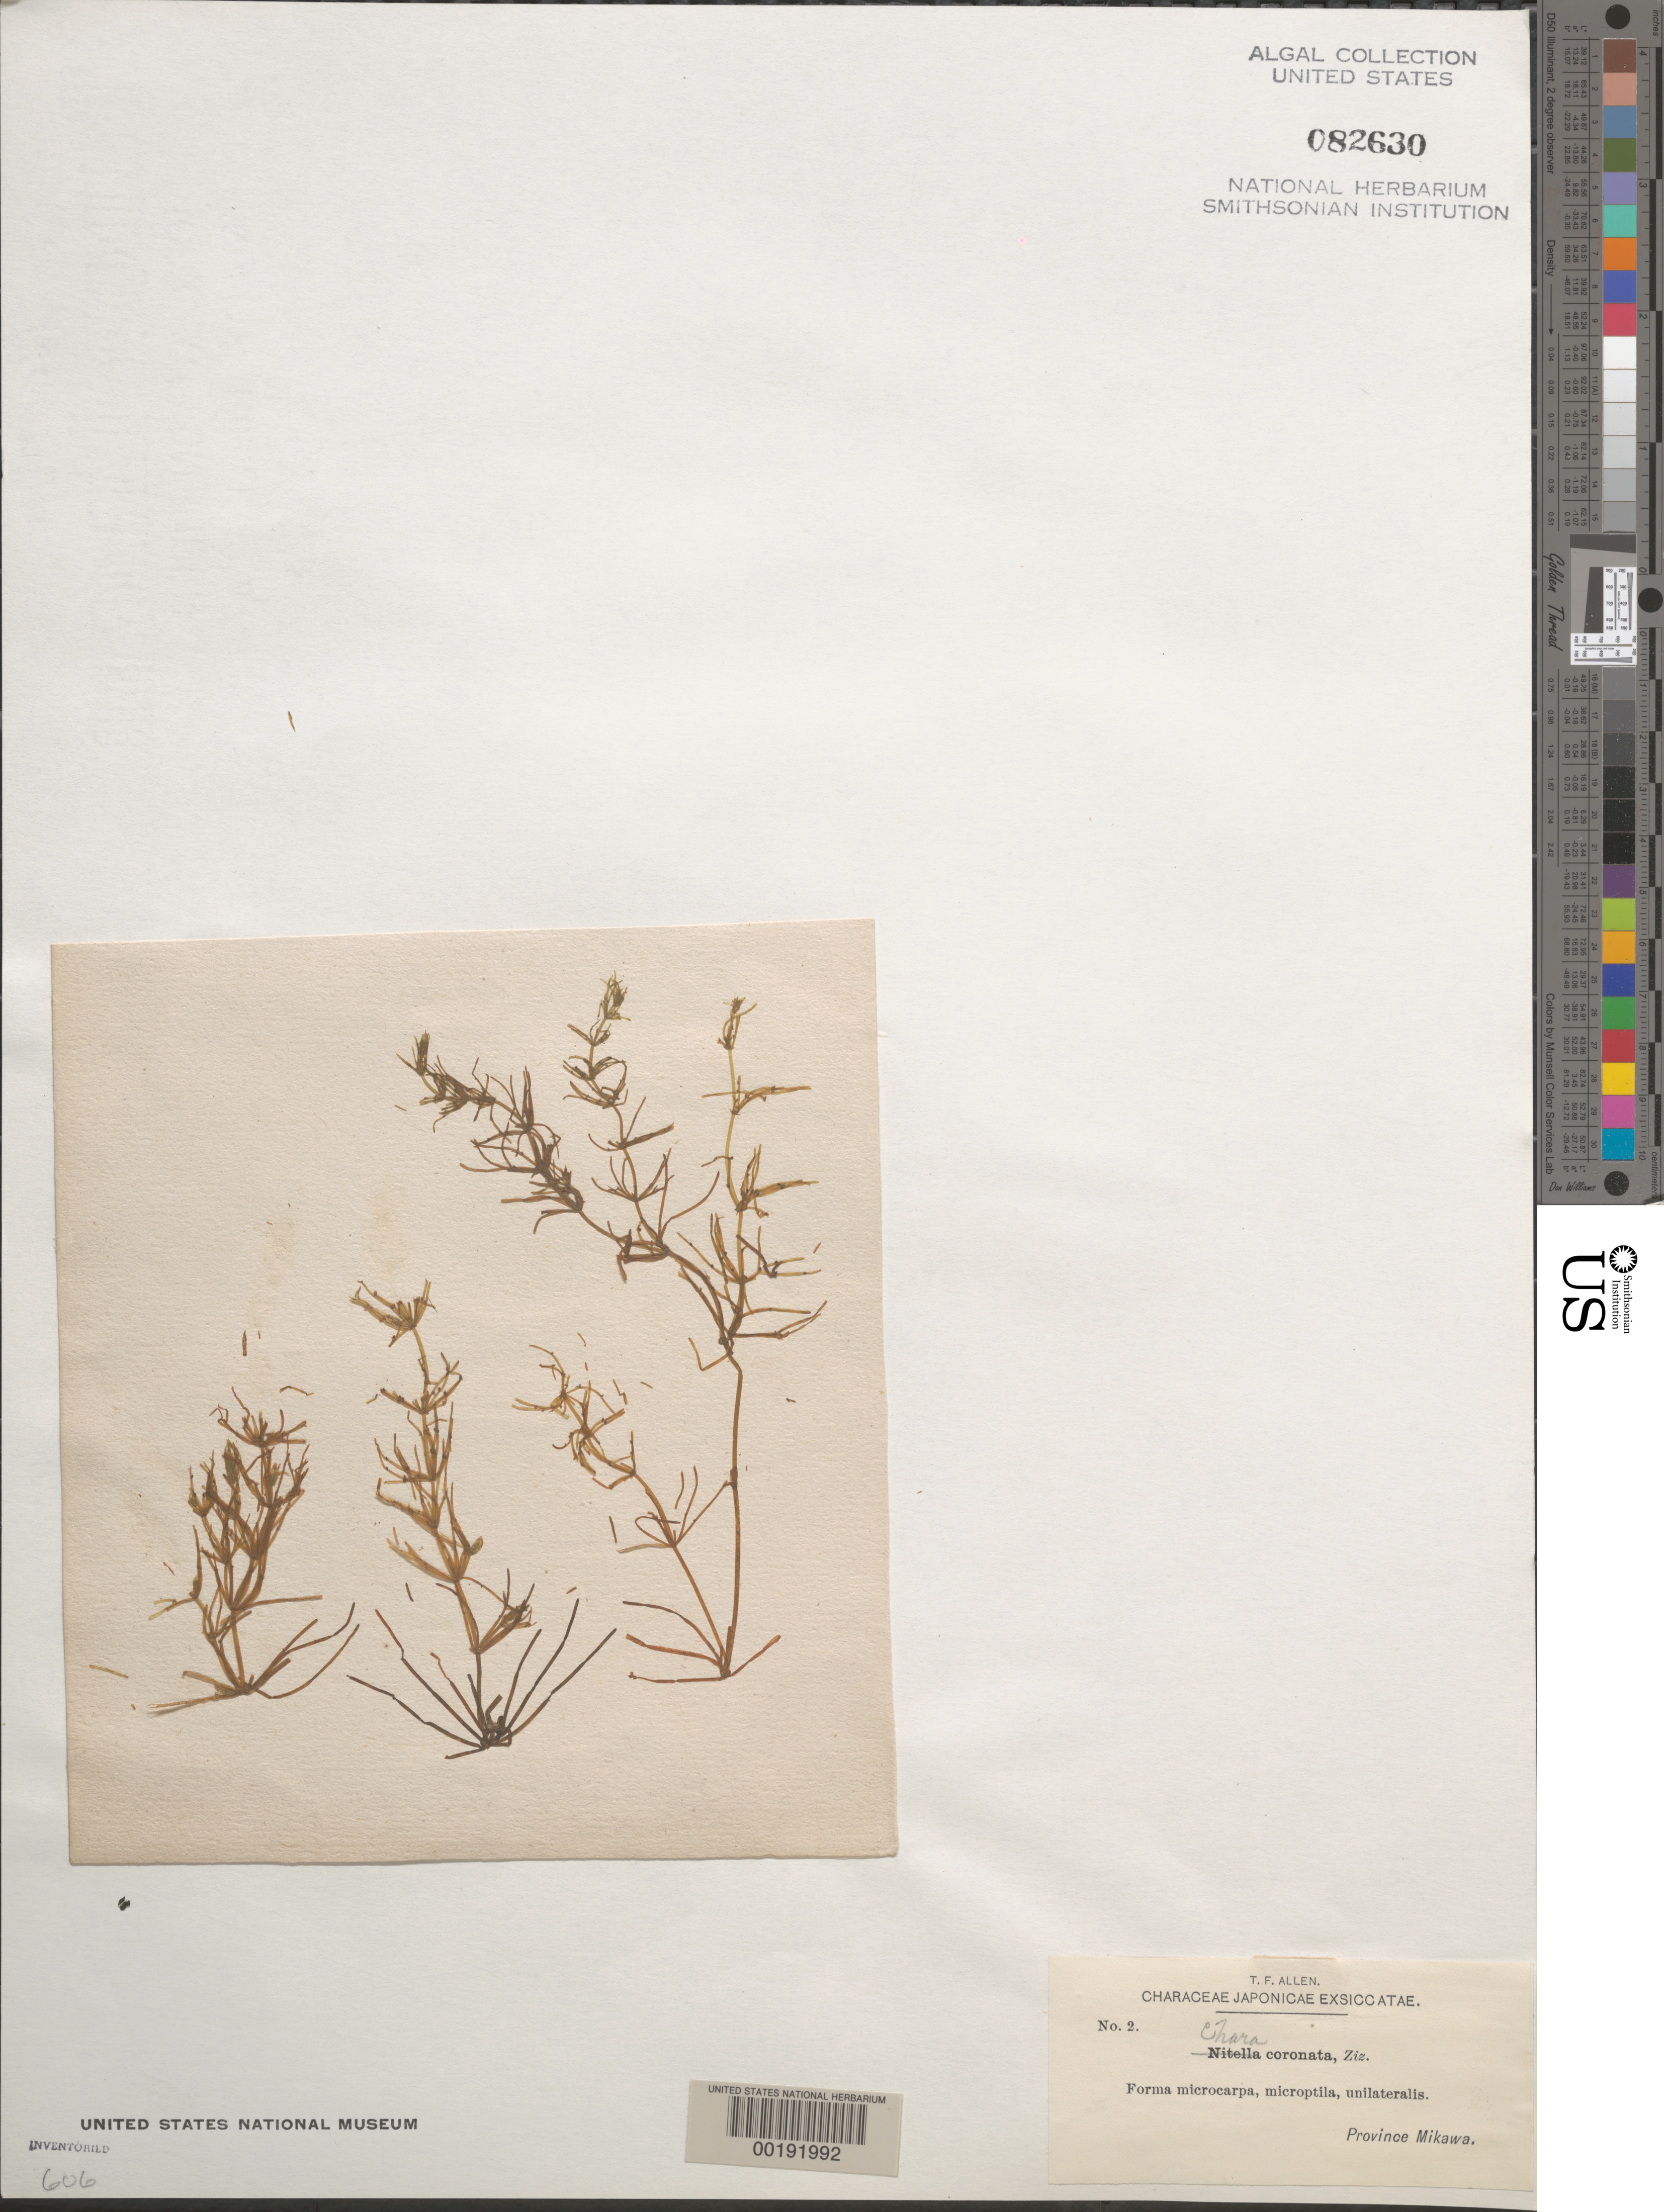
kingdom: Plantae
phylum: Charophyta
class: Charophyceae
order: Charales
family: Characeae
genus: Chara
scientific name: Chara braunii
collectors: T. F. Allen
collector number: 2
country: Japan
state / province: Aiti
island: Honshu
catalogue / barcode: US 82630